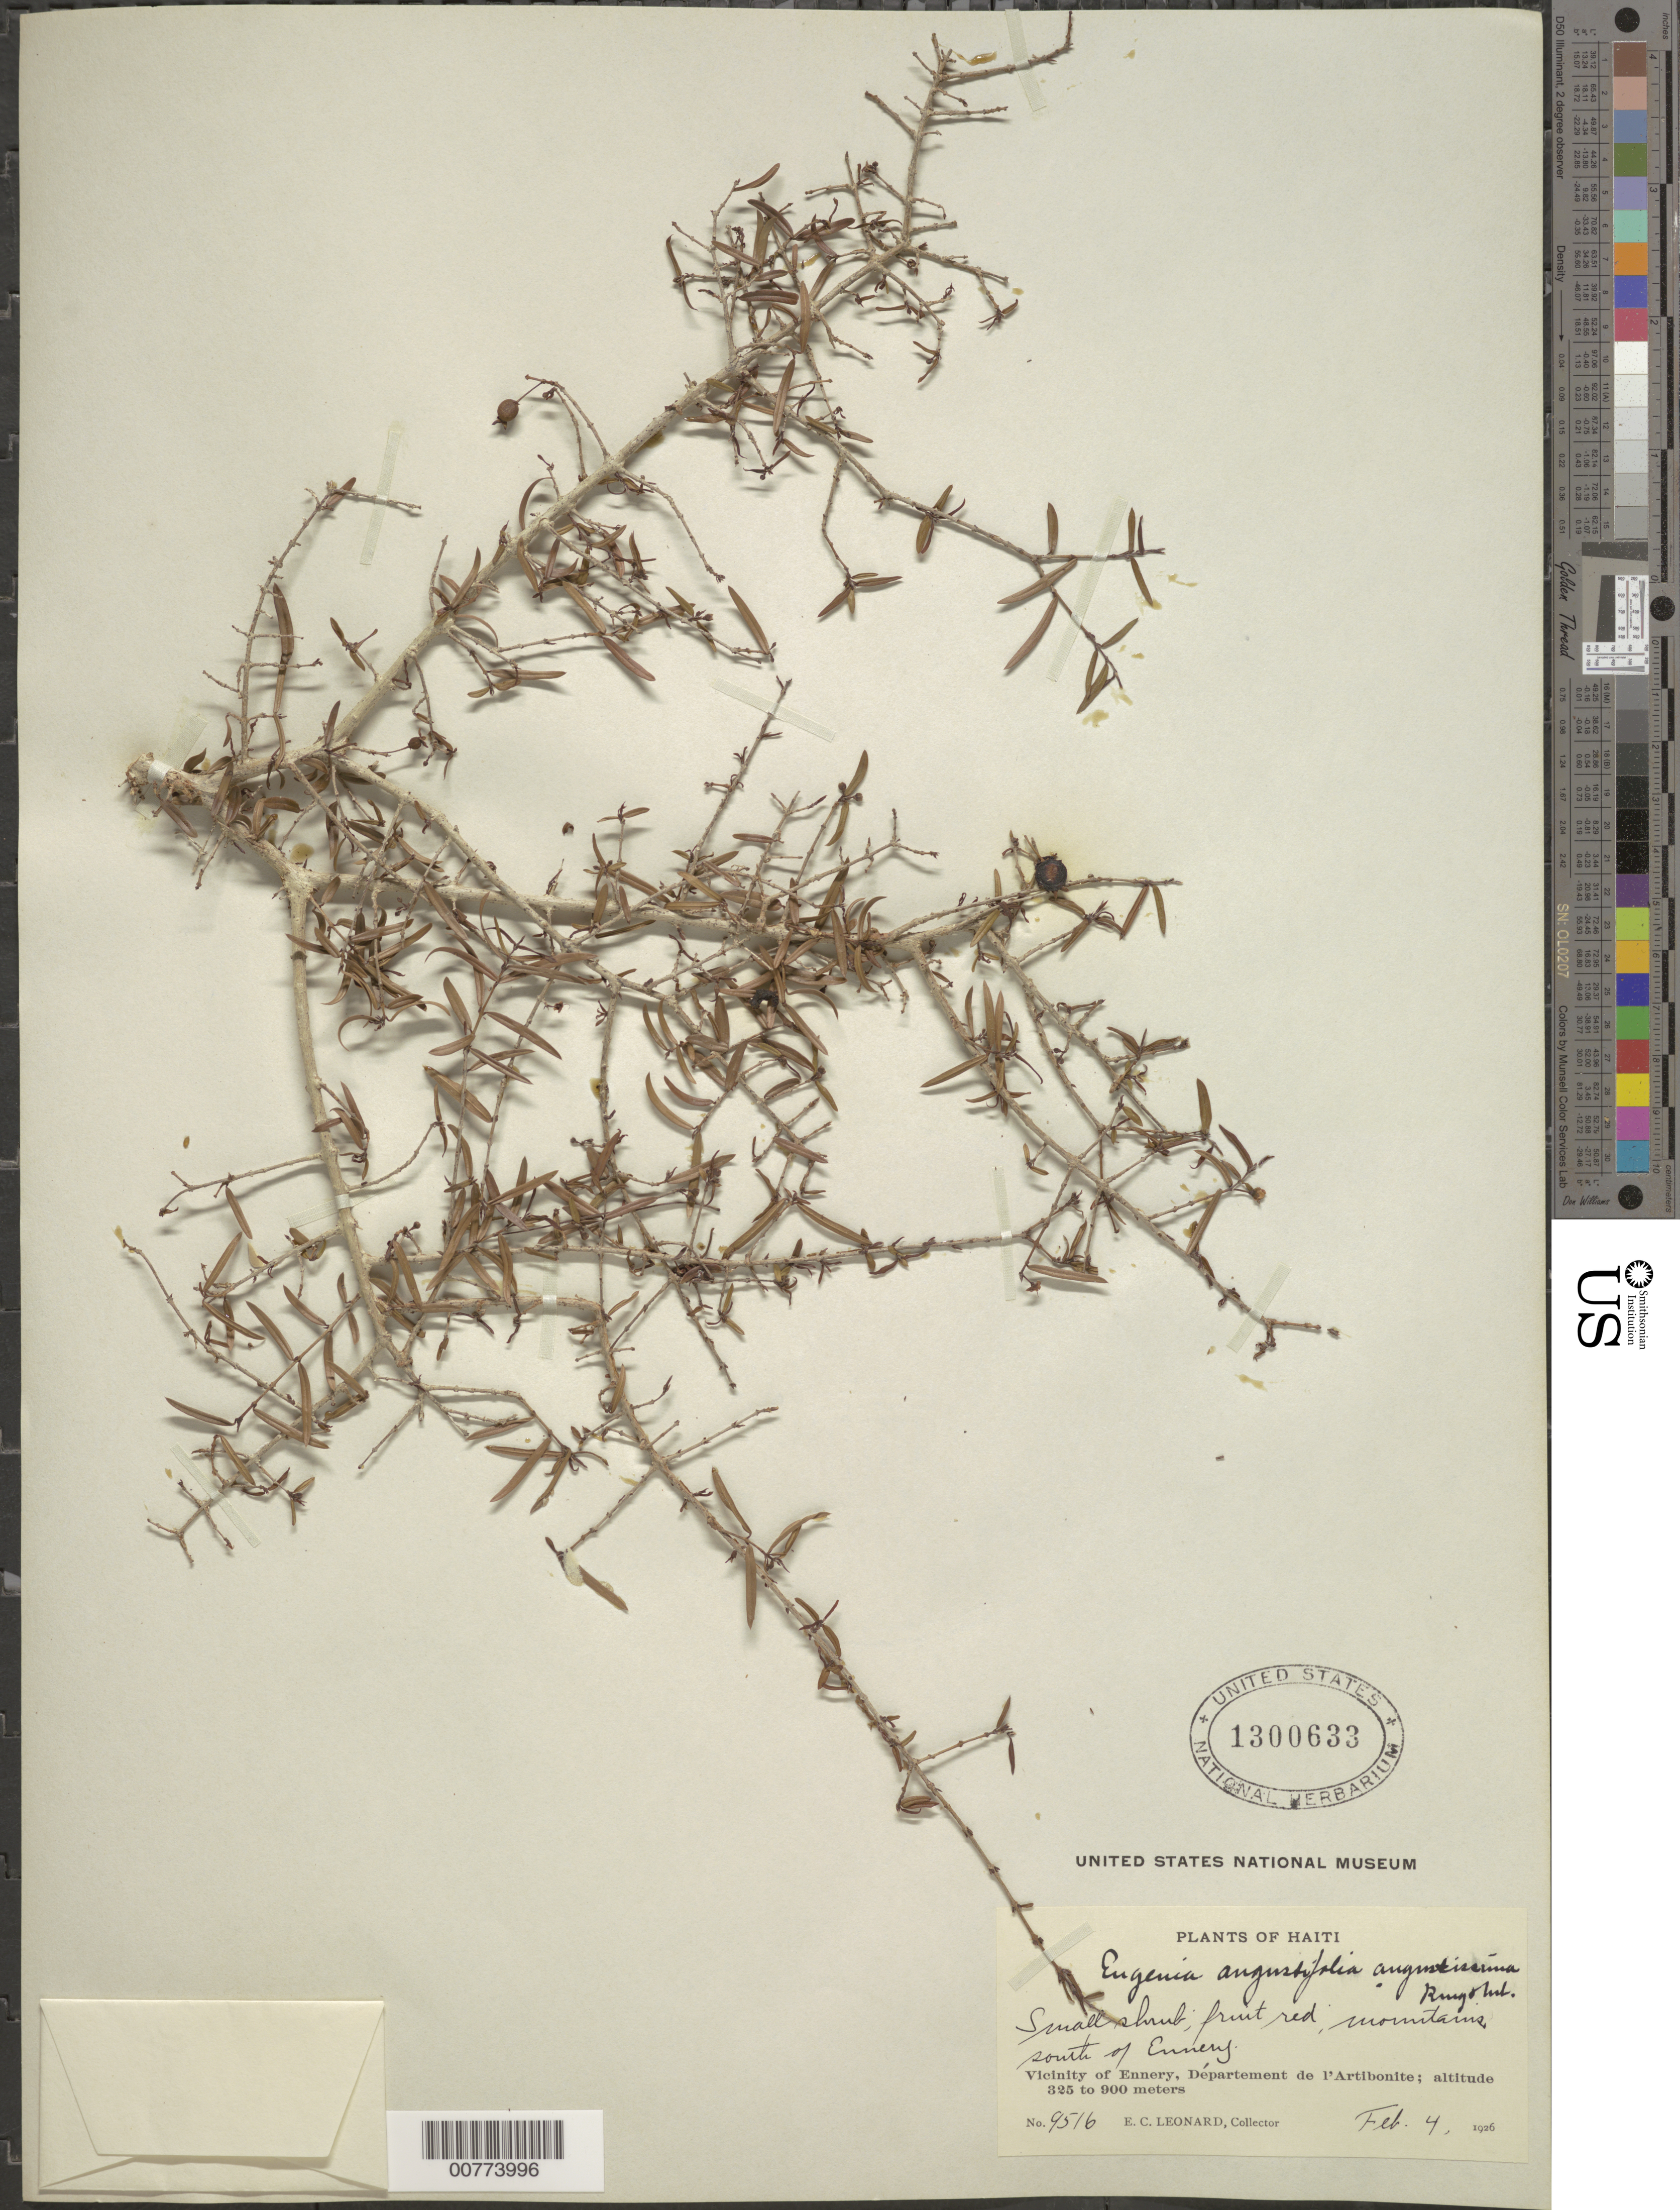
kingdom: Plantae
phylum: Tracheophyta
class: Magnoliopsida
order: Myrtales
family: Myrtaceae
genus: Eugenia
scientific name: Eugenia pomifera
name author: (Aubl.) Urb.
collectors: E. C. Leonard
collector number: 9516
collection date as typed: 04 Feb 1926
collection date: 1926-02-04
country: Haiti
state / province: Artibonite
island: Hispaniola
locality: Vicinity of Ennery, mountains south of Ennery.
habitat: Mountains.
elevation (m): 325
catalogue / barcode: US 1300633